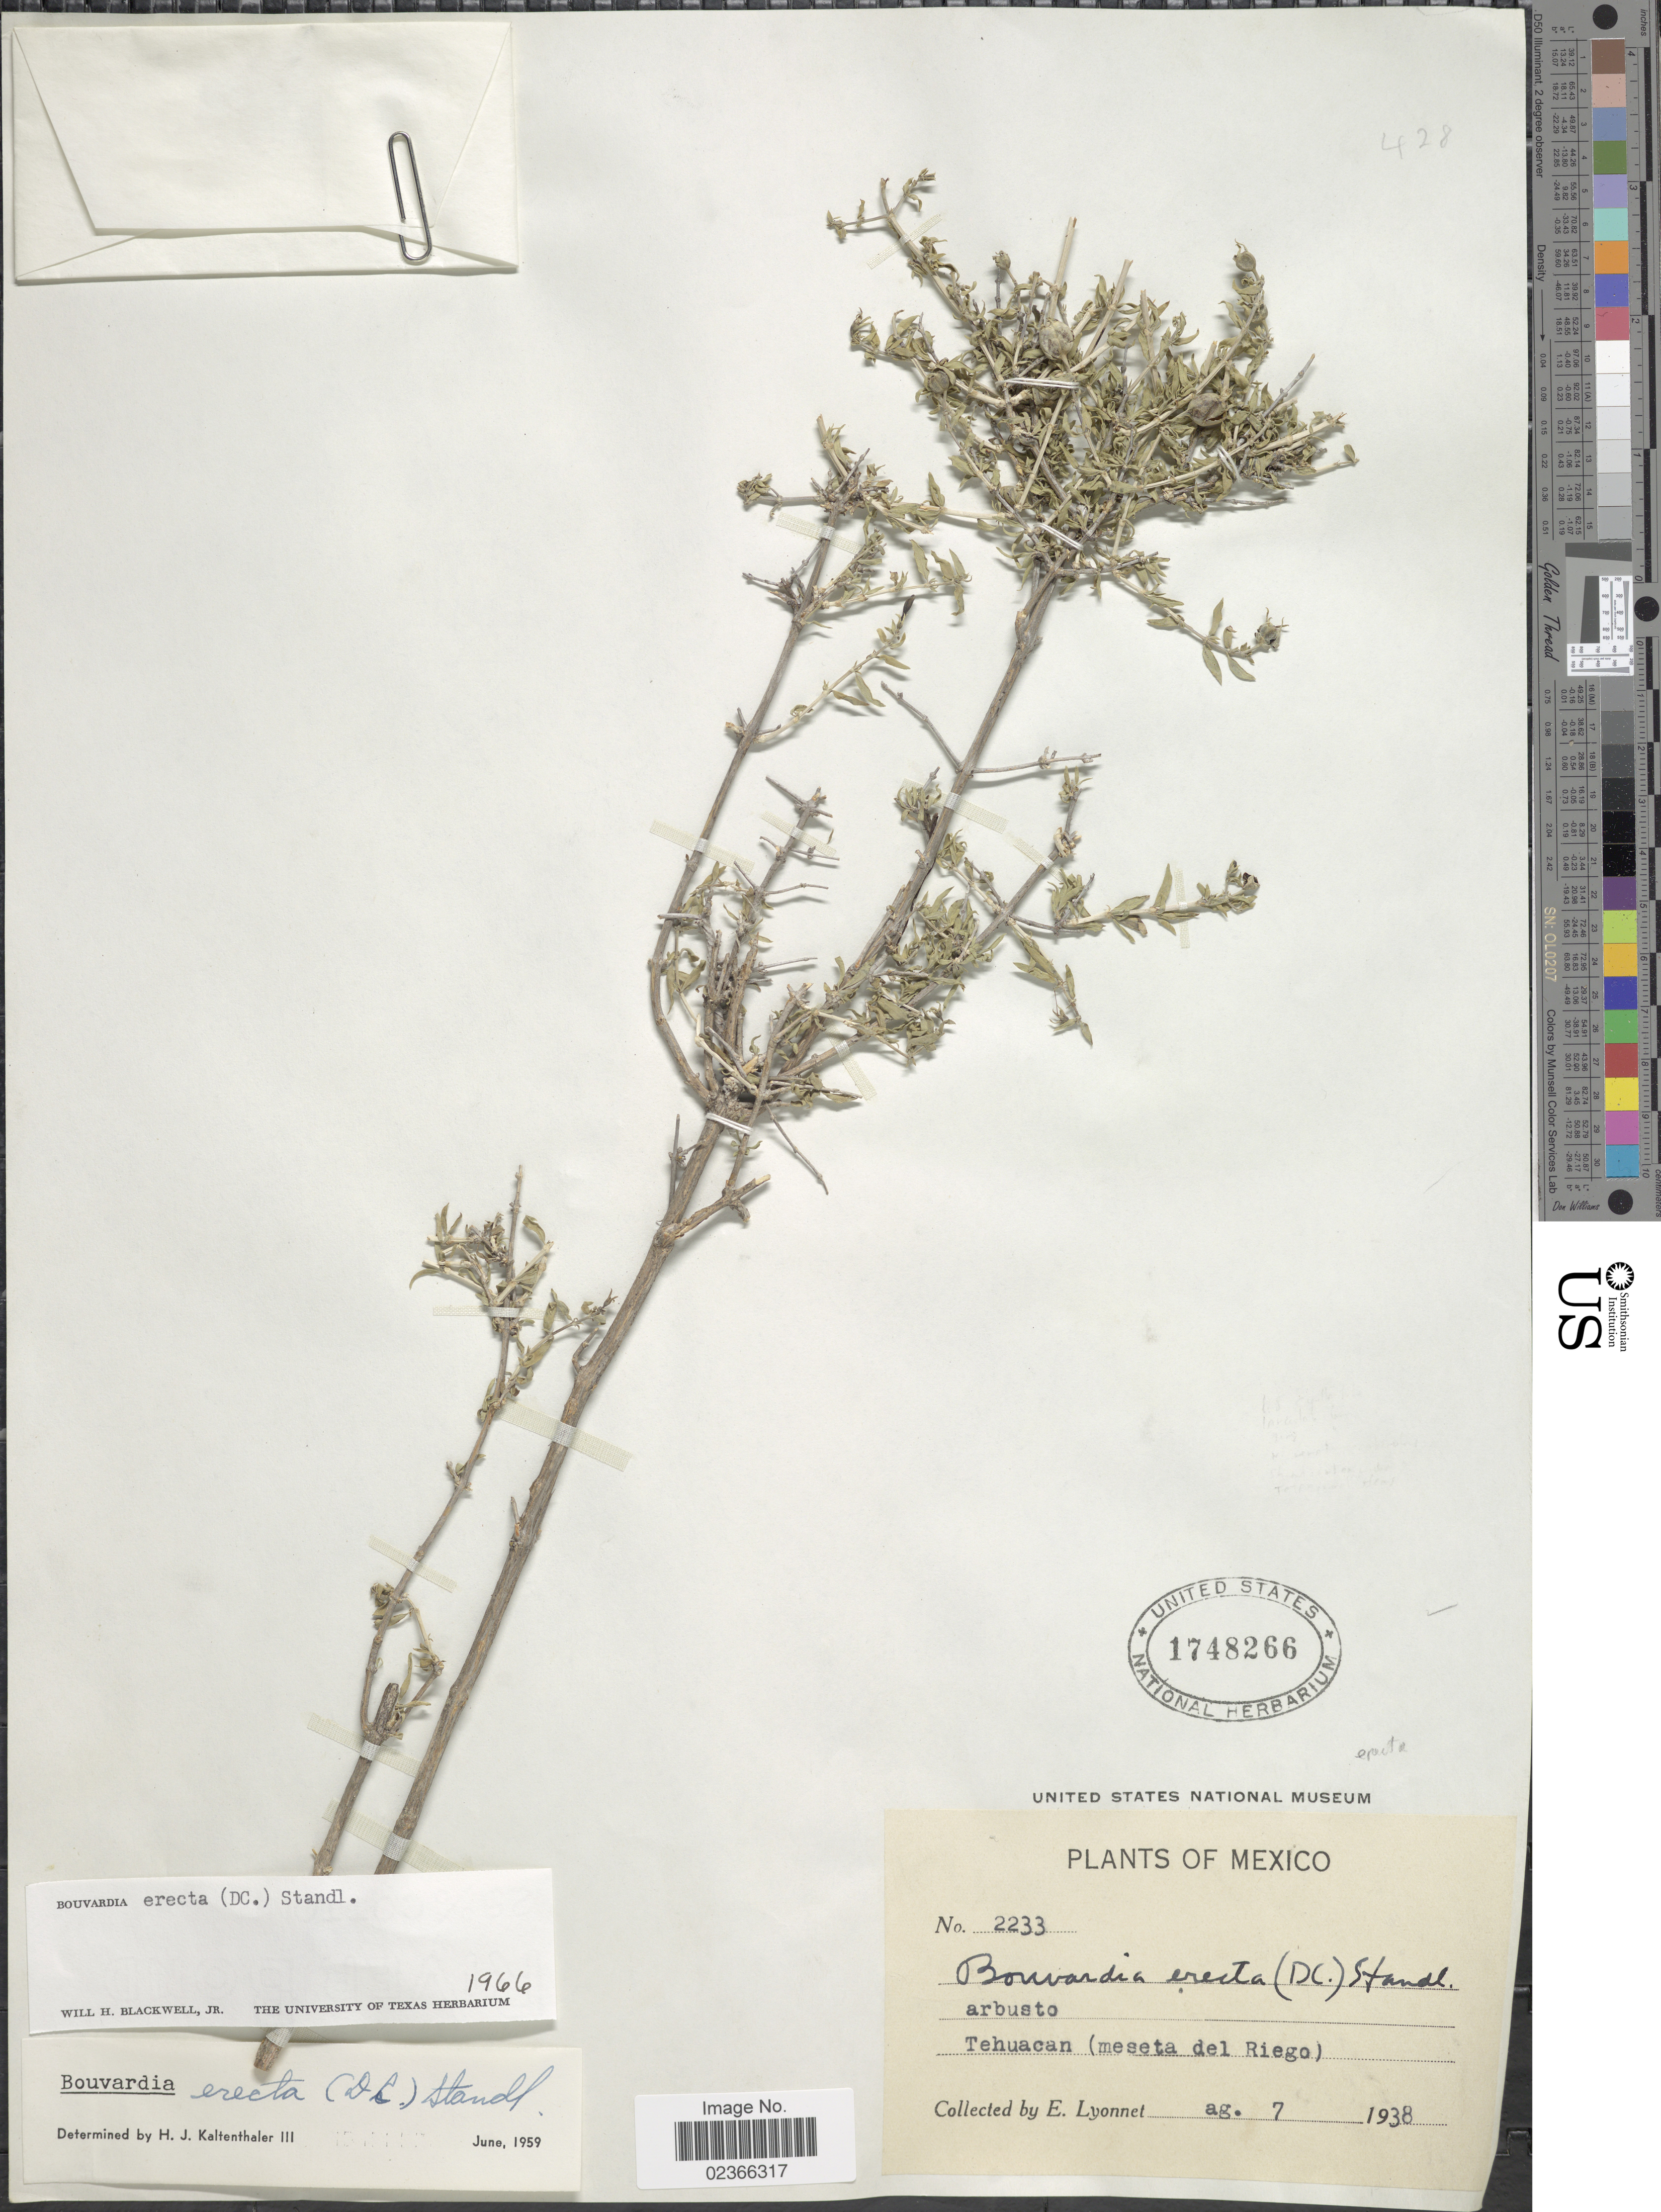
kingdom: Plantae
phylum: Tracheophyta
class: Magnoliopsida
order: Gentianales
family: Rubiaceae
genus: Bouvardia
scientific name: Bouvardia erecta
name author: (DC.) Standl.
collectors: E. Lyonnet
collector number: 2233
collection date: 1938-08-07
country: Mexico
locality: Tehuacan (meseta del Riego).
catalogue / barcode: US 1748266